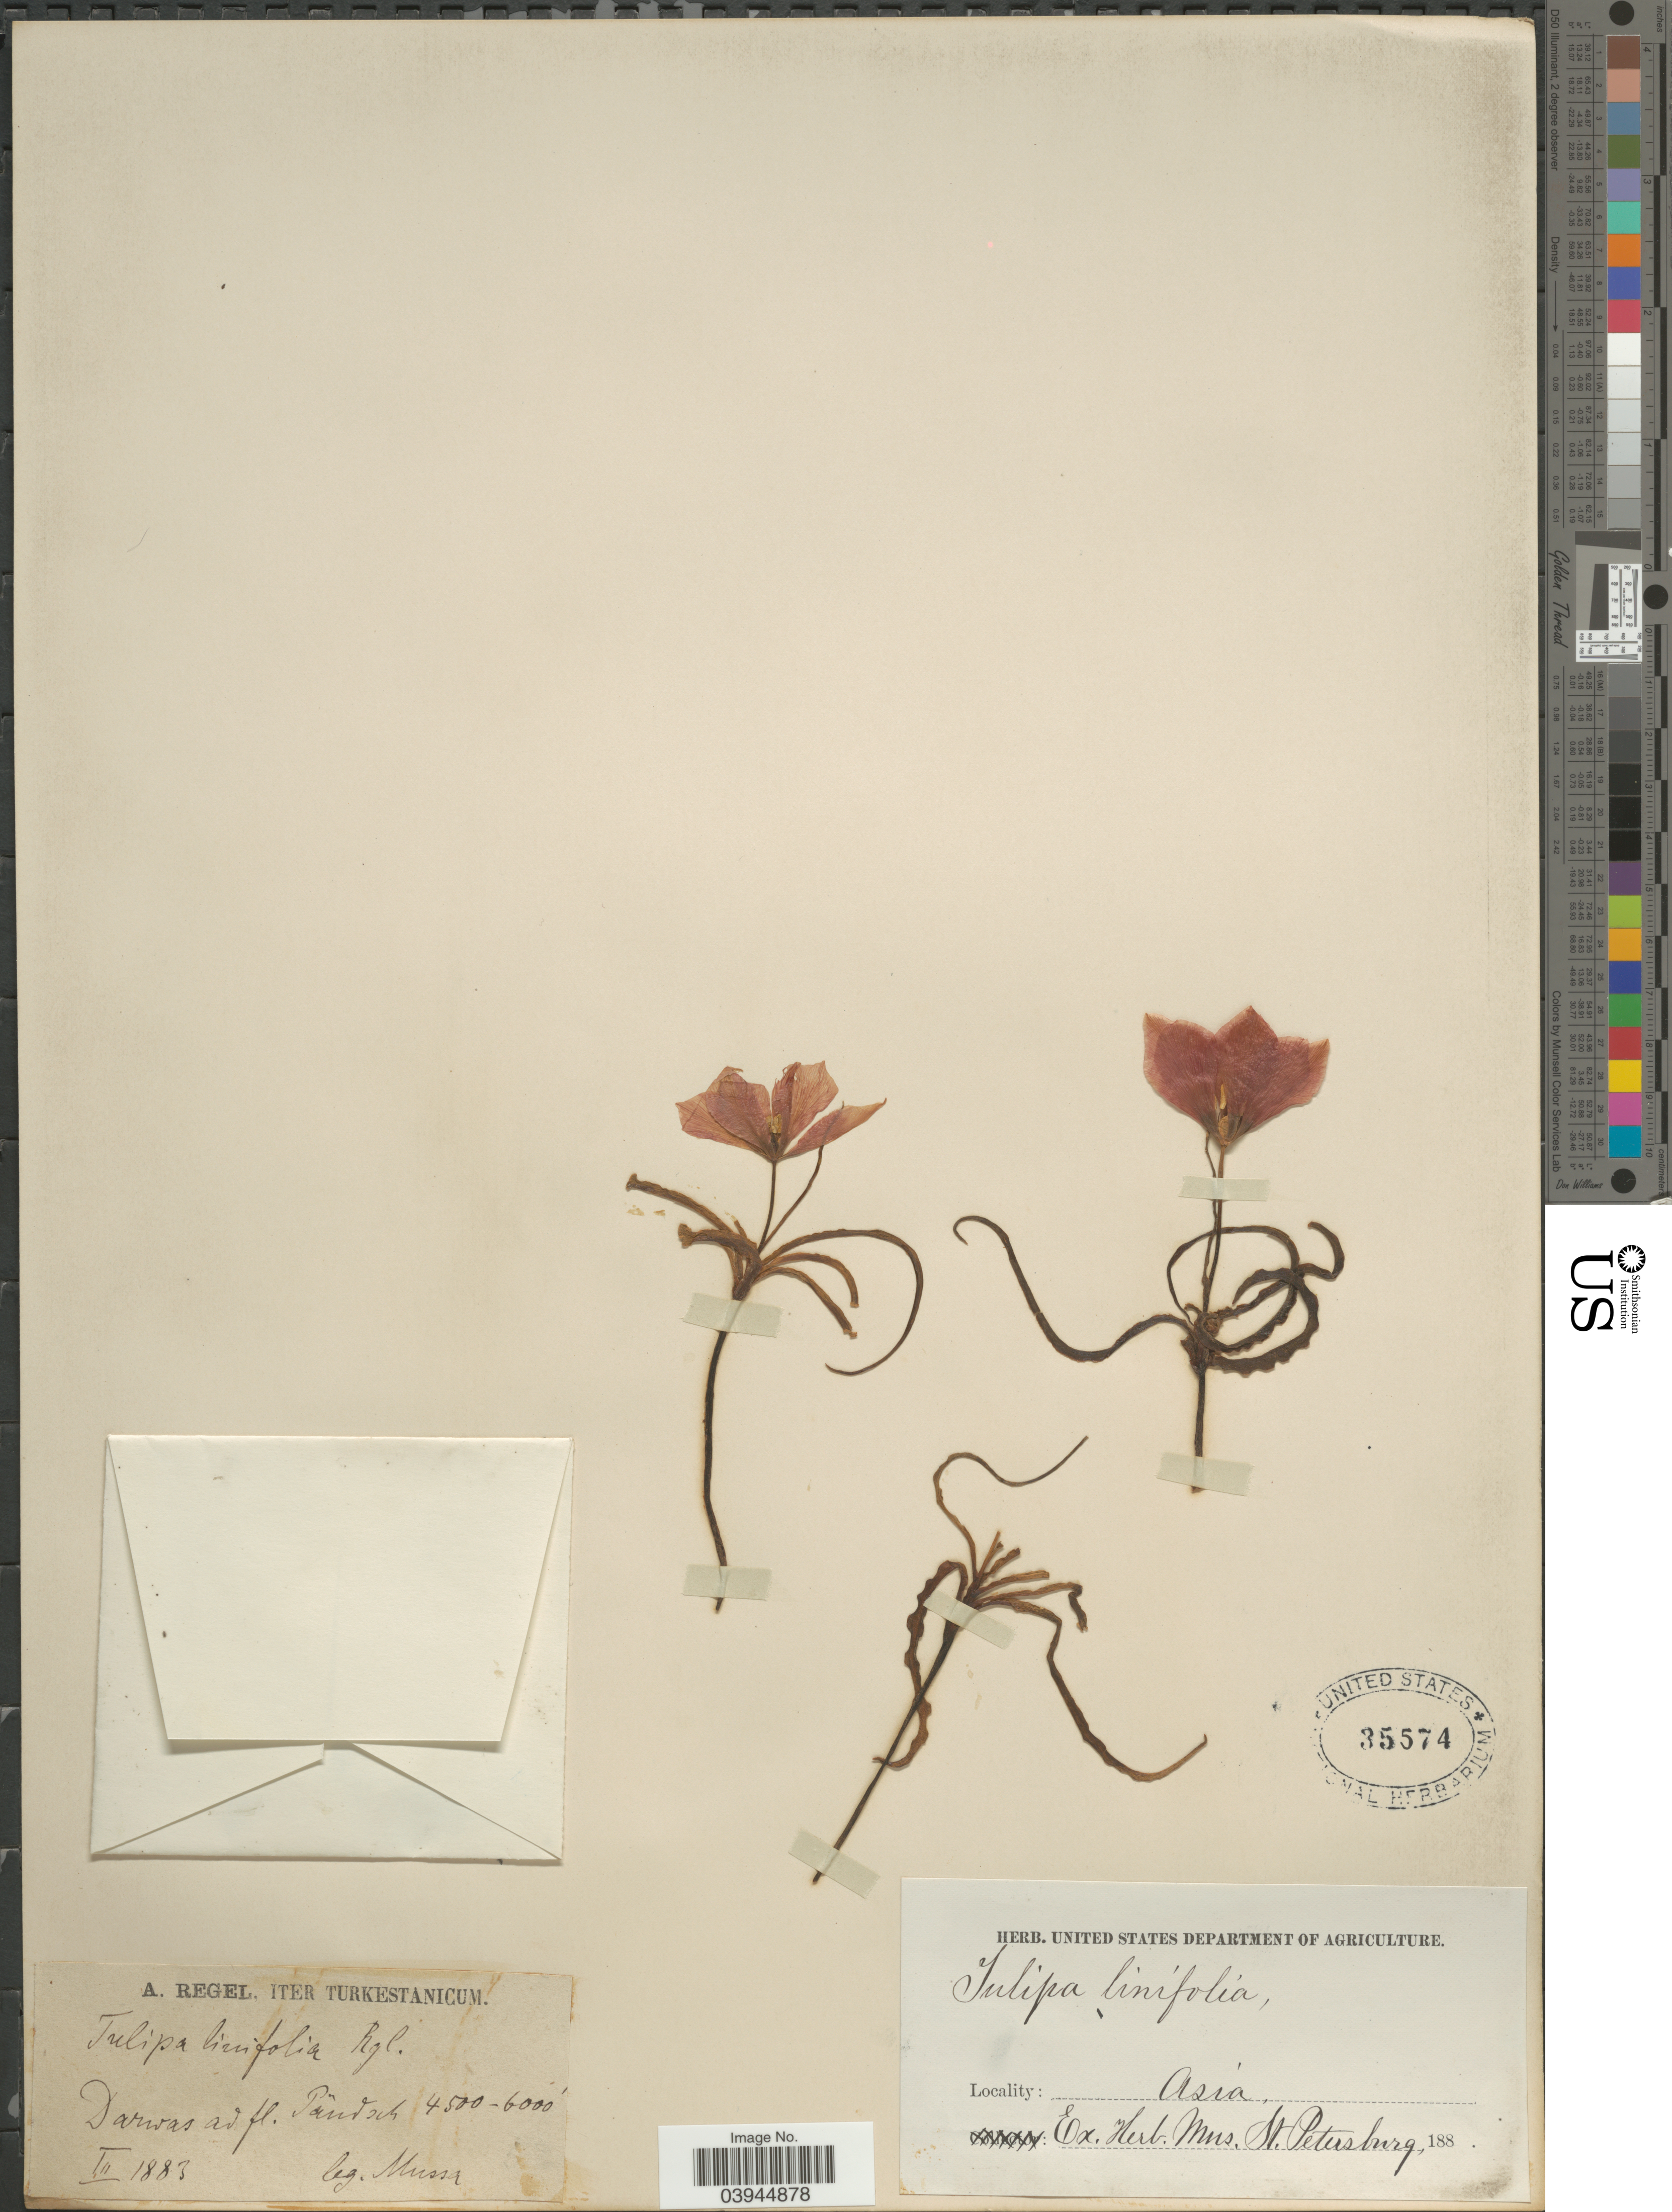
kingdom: Plantae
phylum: Tracheophyta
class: Liliopsida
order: Liliales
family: Liliaceae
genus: Tulipa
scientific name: Tulipa linifolia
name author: Regel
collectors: Mussa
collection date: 1883-03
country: Tajikistan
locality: Turkestanicum. Darwas ad fl. Pändsch [interpreted].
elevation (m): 1372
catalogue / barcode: US 35574